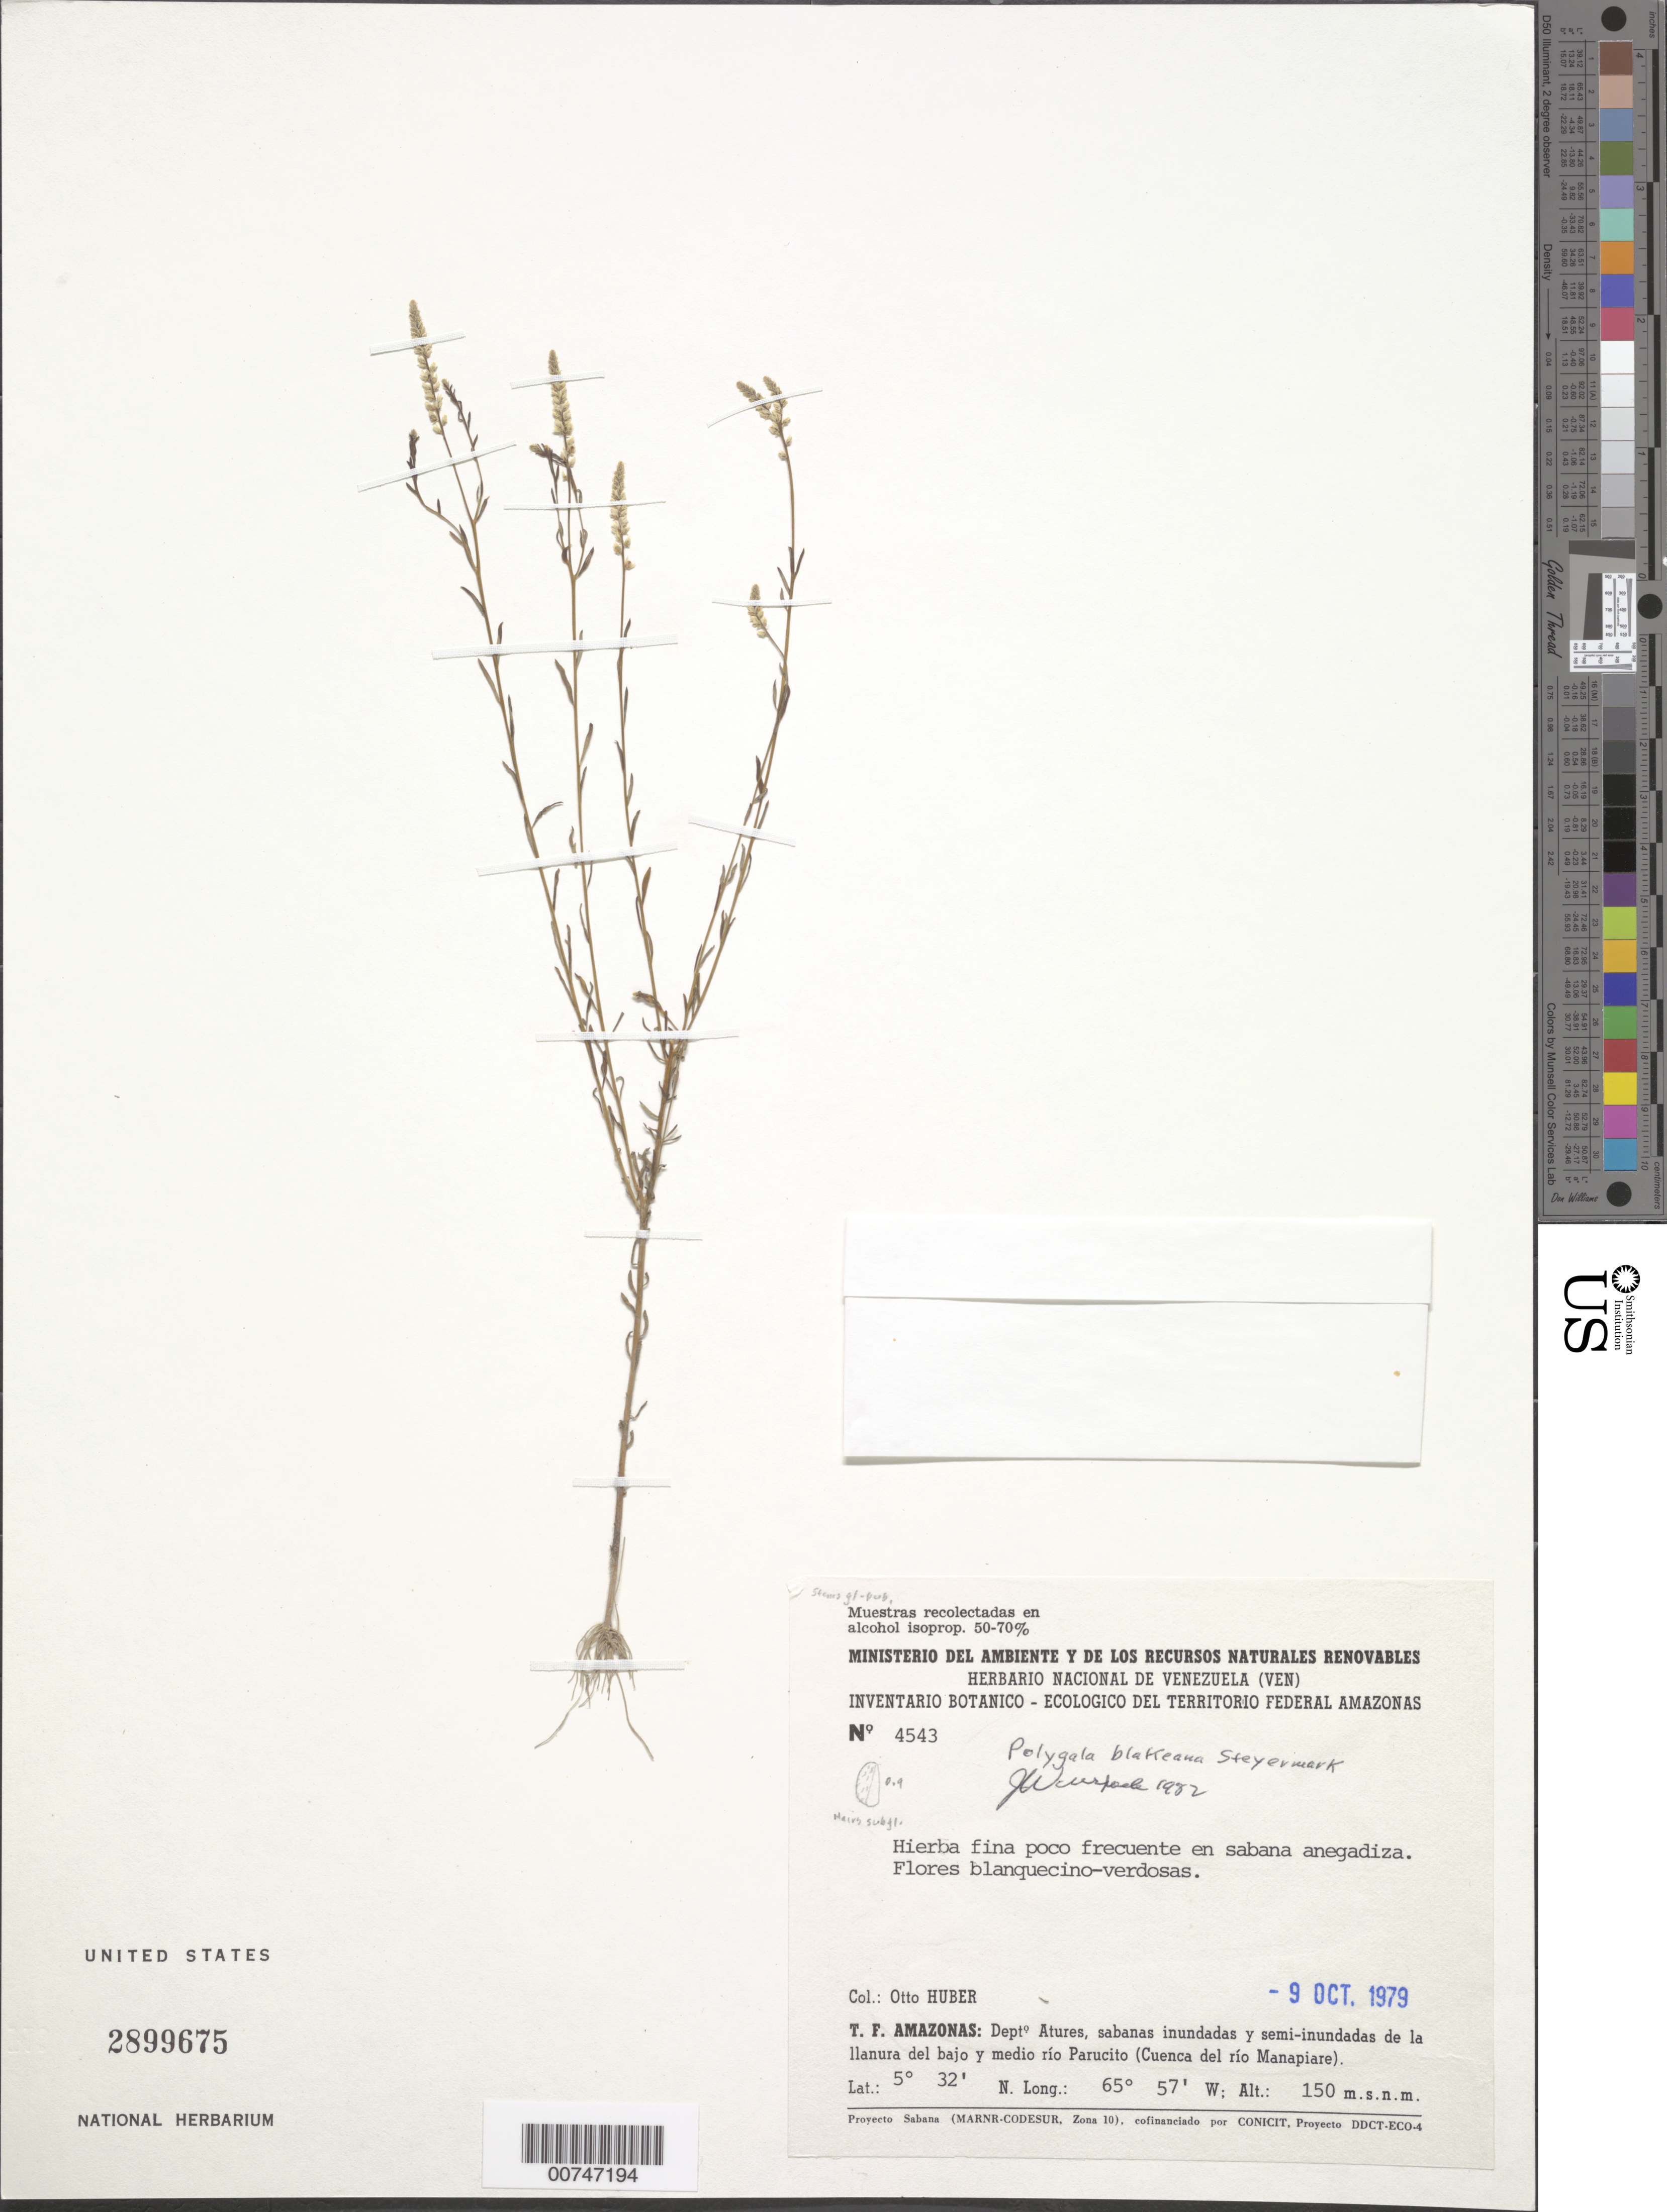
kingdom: Plantae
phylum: Tracheophyta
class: Magnoliopsida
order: Fabales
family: Polygalaceae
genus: Polygala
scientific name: Polygala appressa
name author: Benth.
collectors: O. Huber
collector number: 4543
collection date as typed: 9-Oct-79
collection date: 1979-10-09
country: Venezuela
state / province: Amazonas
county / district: Atures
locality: Río Parucito (Cuenca del río Manapiare)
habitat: Inundated savanna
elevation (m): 150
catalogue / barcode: US 2899675